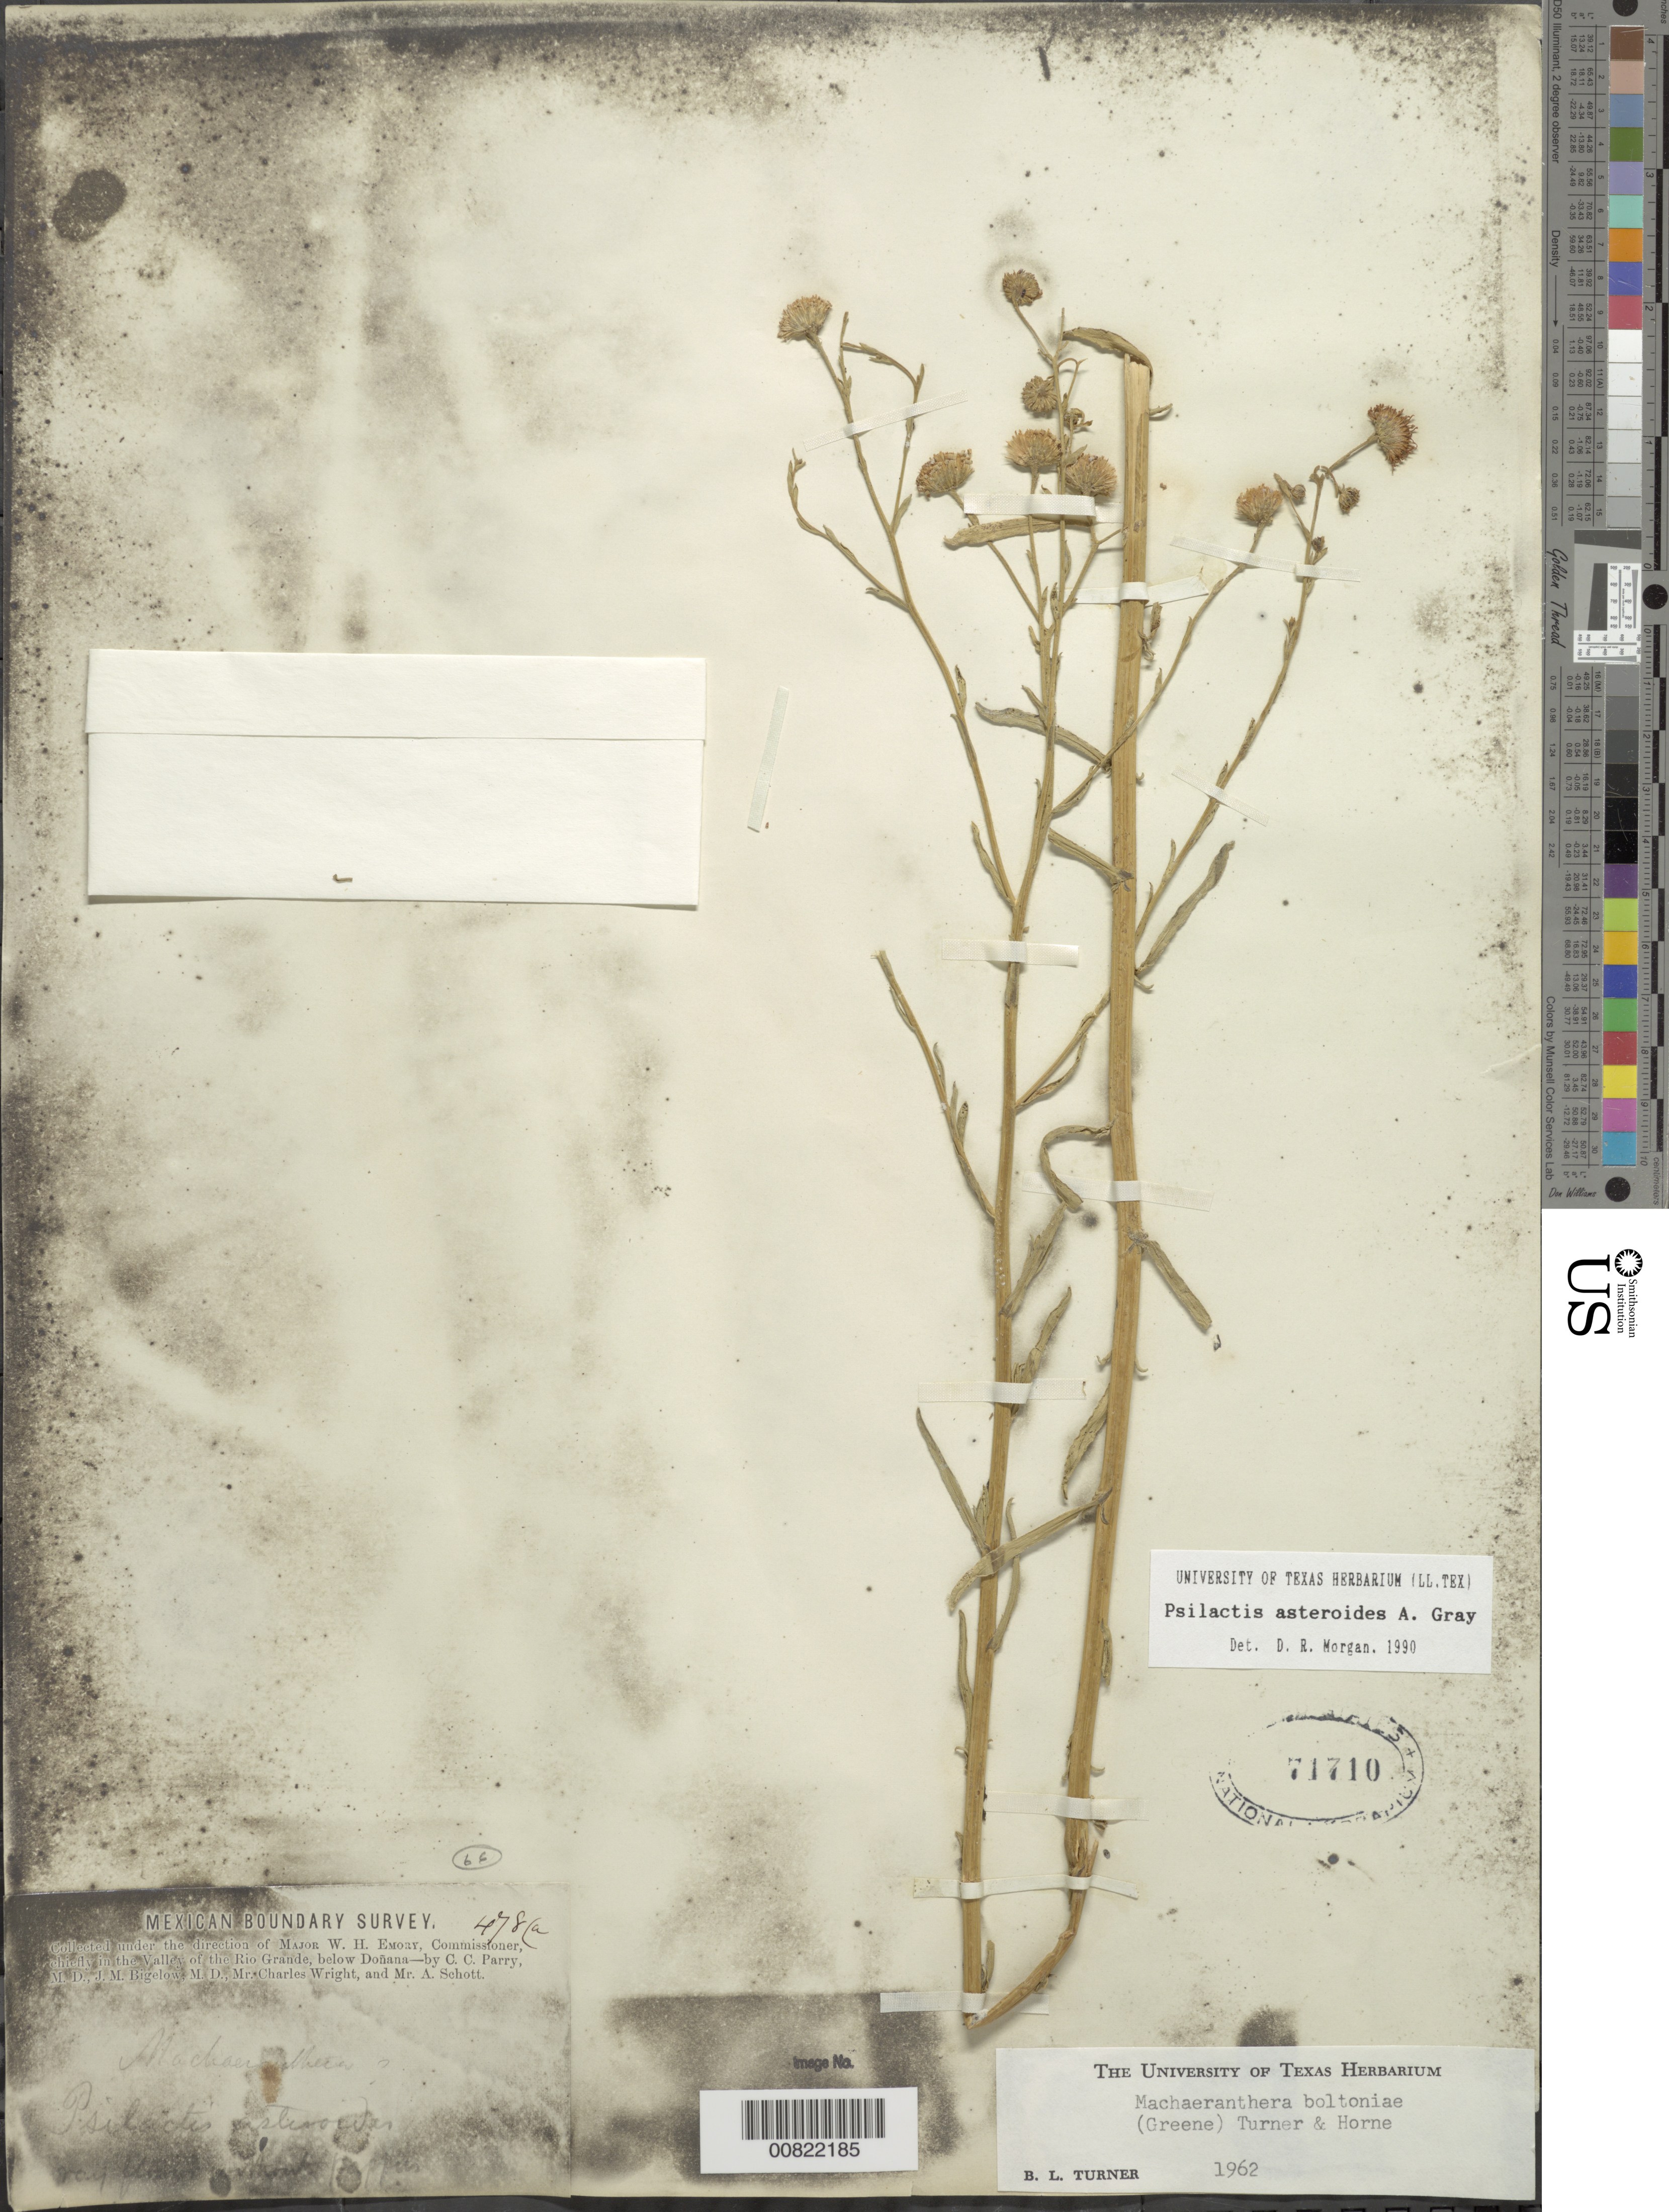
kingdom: Plantae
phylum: Tracheophyta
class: Magnoliopsida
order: Asterales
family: Asteraceae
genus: Psilactis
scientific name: Psilactis asteroides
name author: A. Gray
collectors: C. C. Parry, J. M. Bigelow, C. Wright & A. C. V. Schott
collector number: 478a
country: United States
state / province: New Mexico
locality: Valley of the Rio Grande, below Doñana, New Mexico.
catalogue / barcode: US 71710